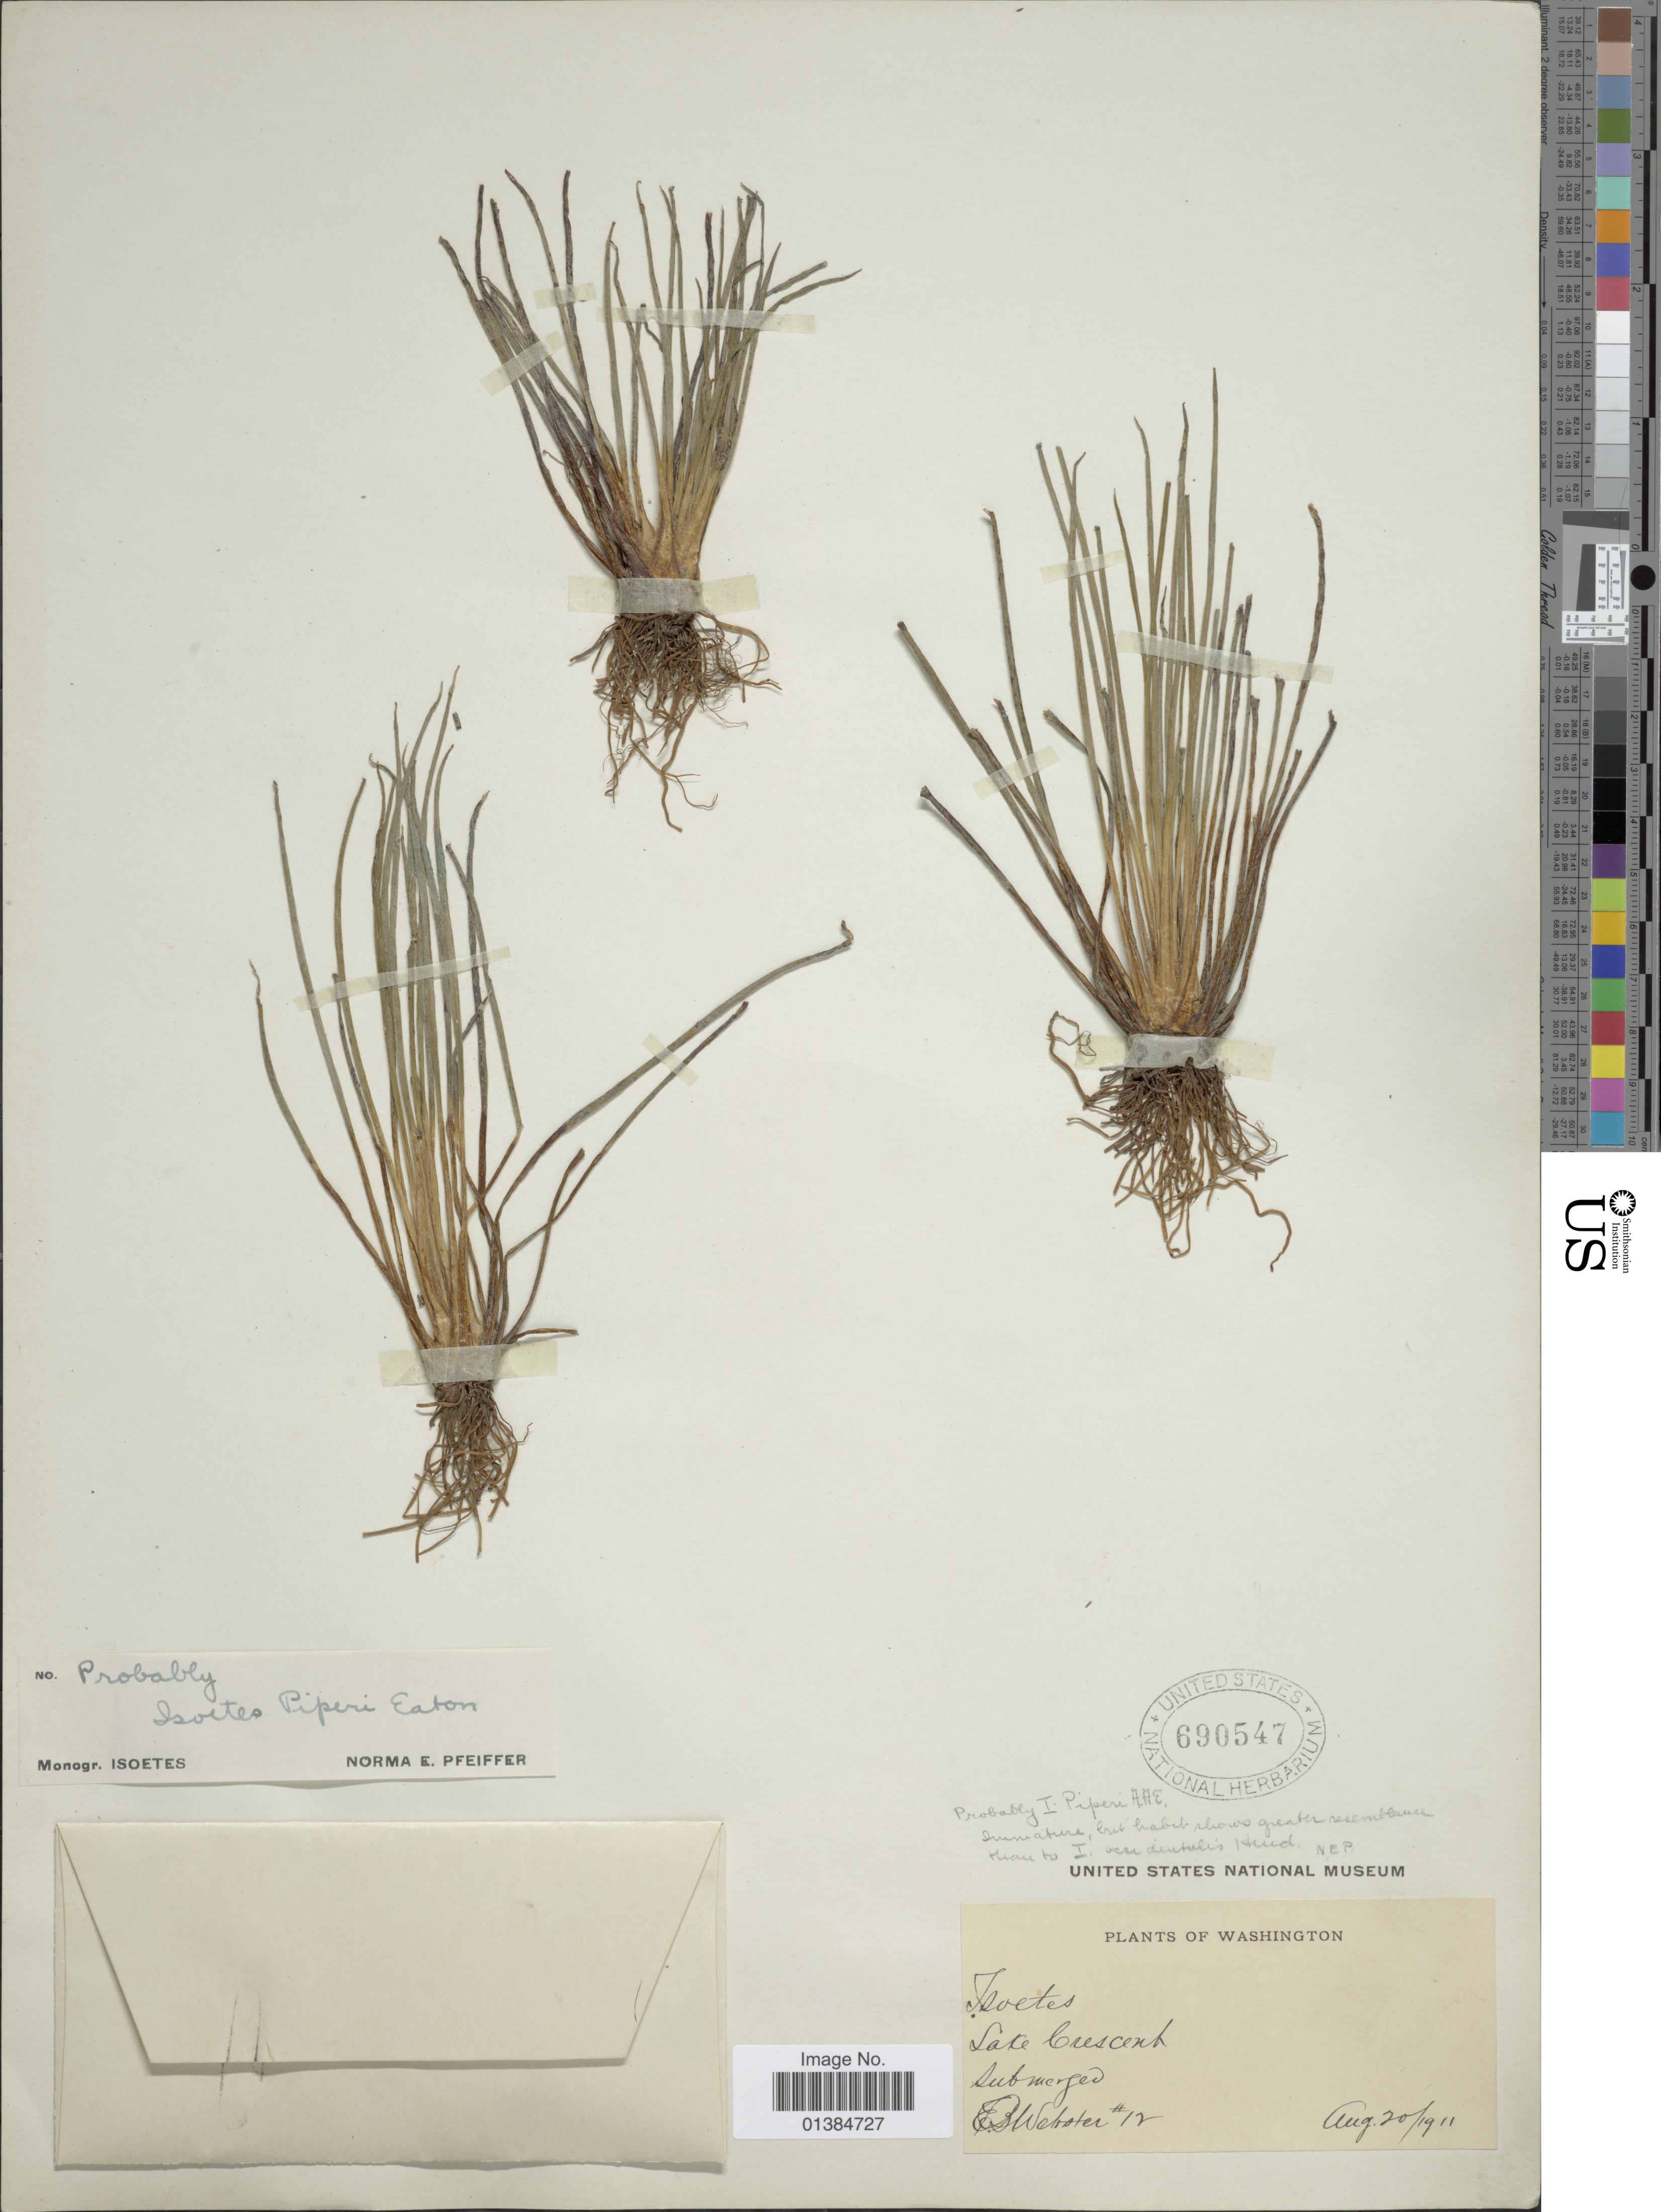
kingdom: Plantae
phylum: Tracheophyta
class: Lycopodiopsida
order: Isoetales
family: Isoetaceae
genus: Isoetes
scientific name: Isoetes piperi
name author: A.A. Eaton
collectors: E. B. Webster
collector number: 12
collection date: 1911-08-20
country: United States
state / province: Washington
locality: Lake Crescent.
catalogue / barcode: US 690547